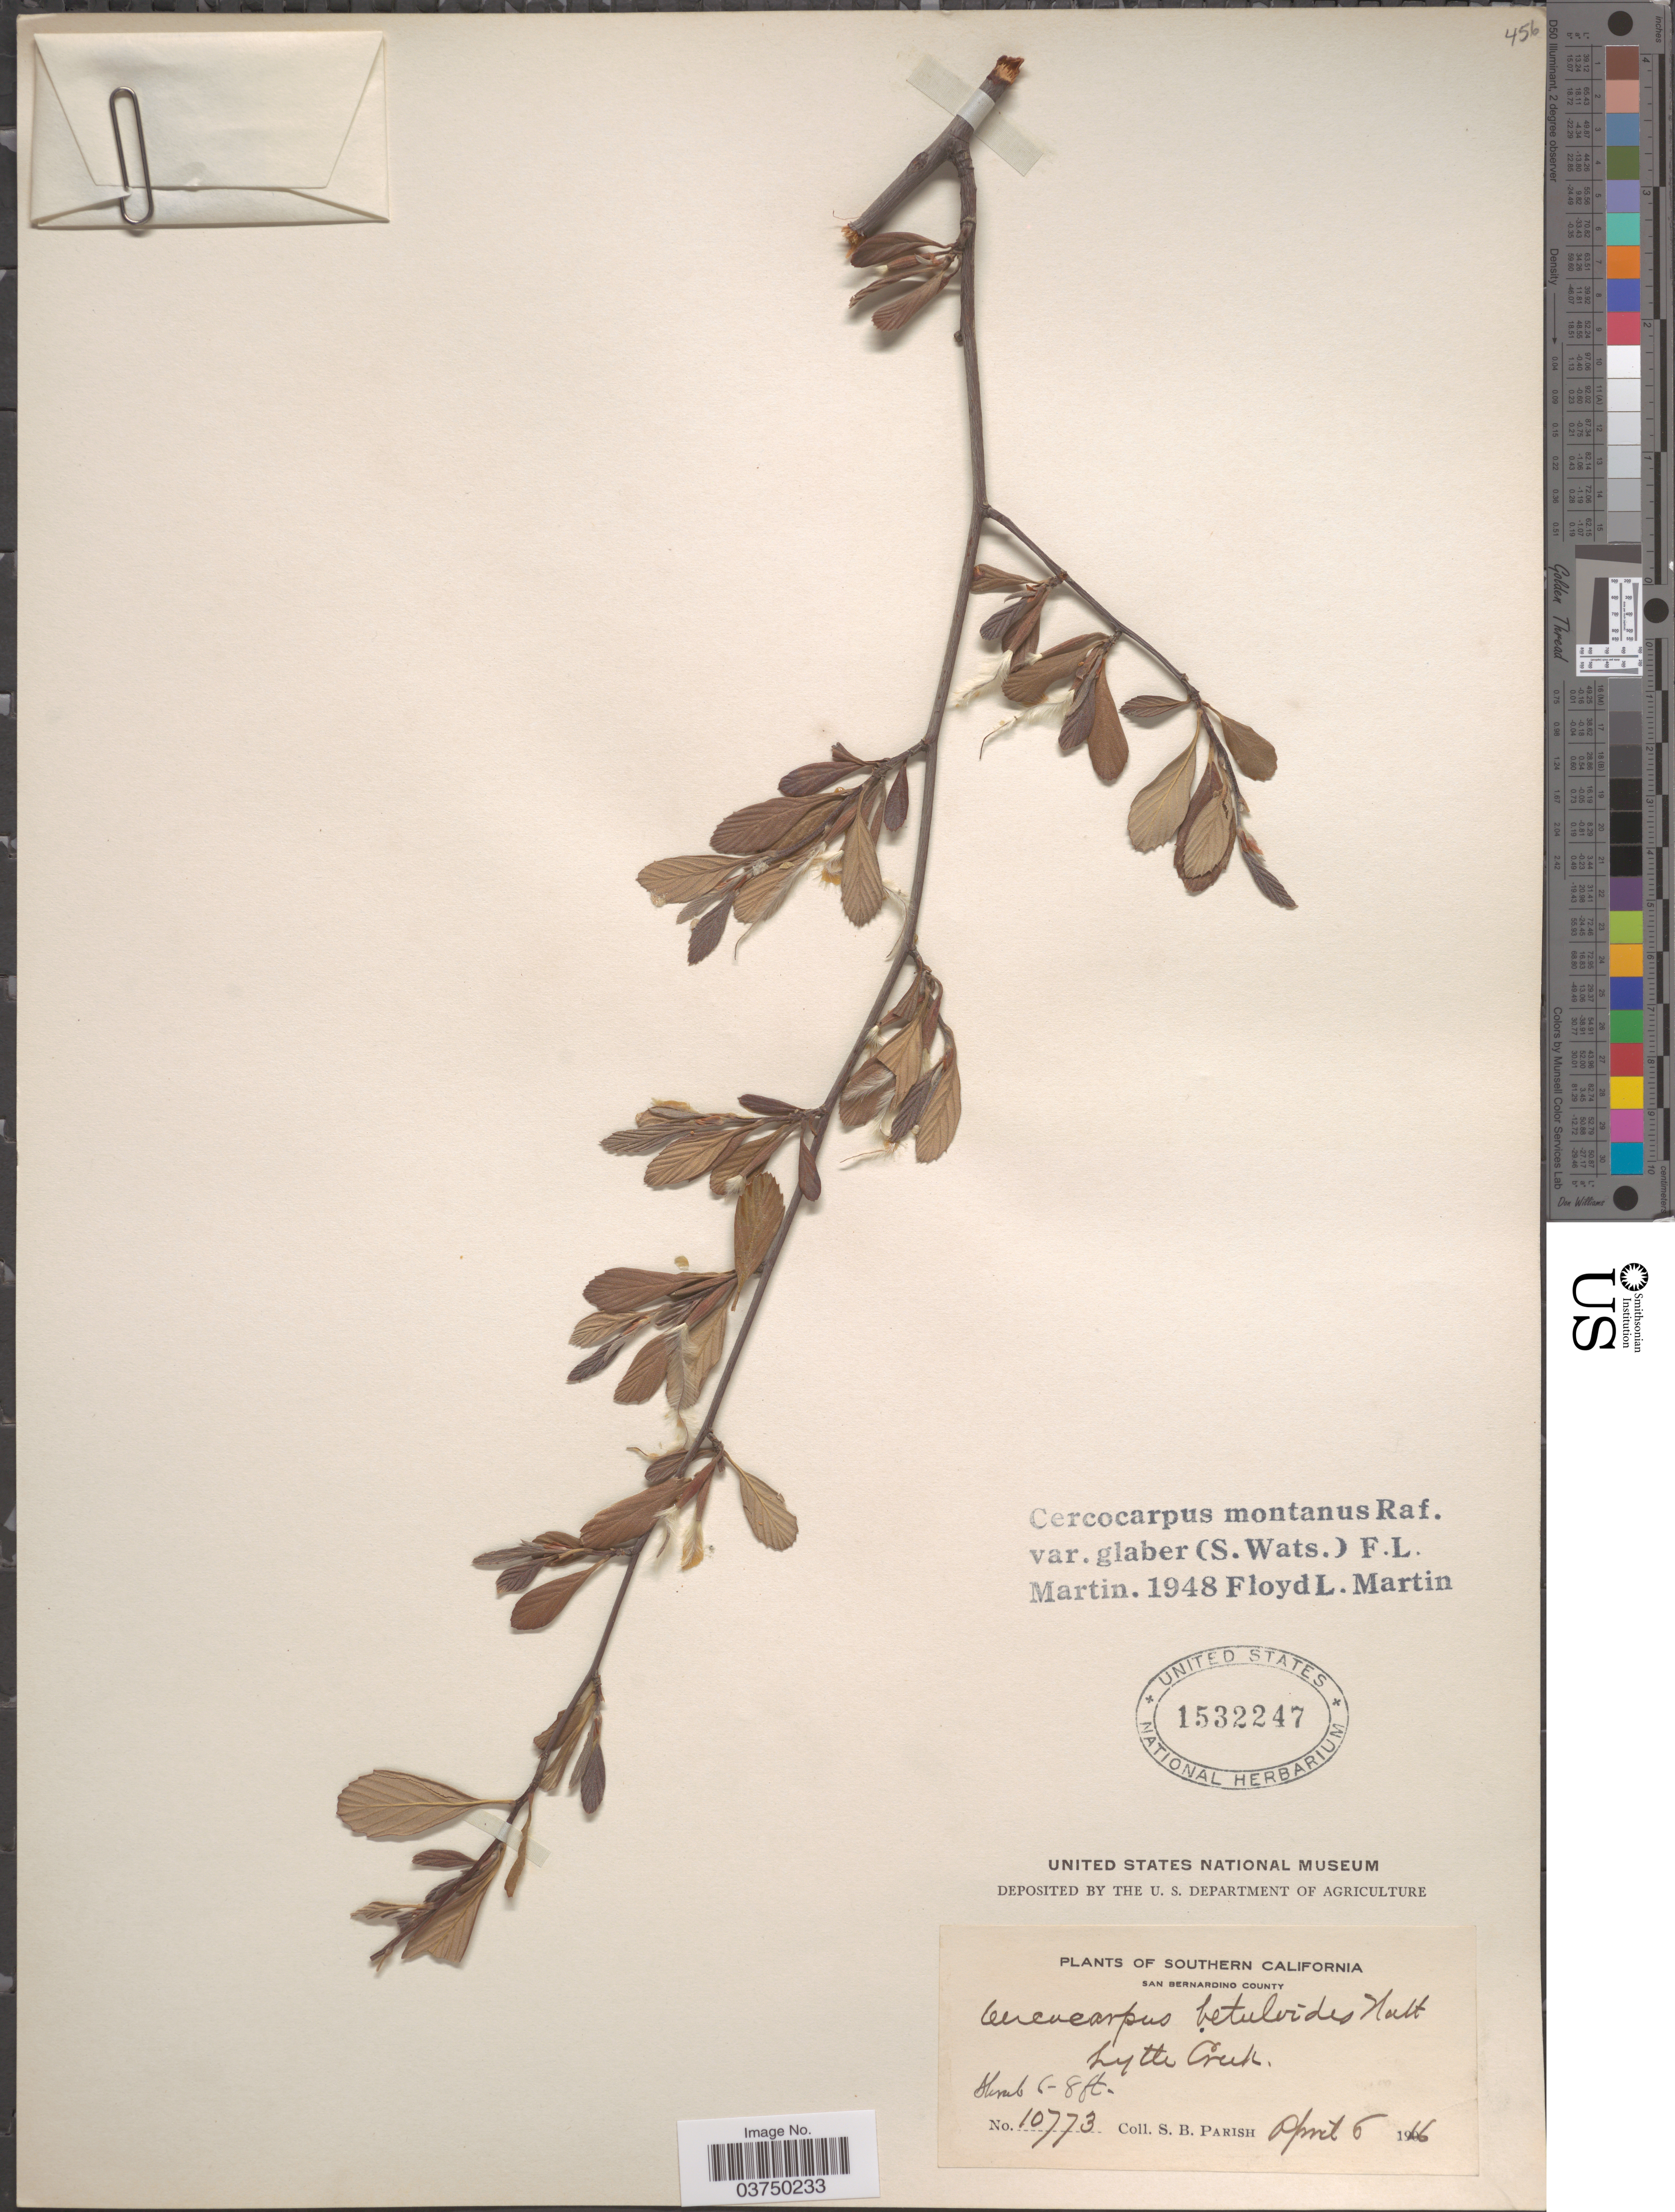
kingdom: Plantae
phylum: Tracheophyta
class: Magnoliopsida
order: Rosales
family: Rosaceae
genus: Cercocarpus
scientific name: Cercocarpus montanus var. glaber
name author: (S. Watson) F.L. Martin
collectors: S. B. Parish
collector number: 10773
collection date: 1916-04-06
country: United States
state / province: California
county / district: San Bernardino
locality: Southern California. San Bernardino County. Lytle Creek.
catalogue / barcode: US 1532247